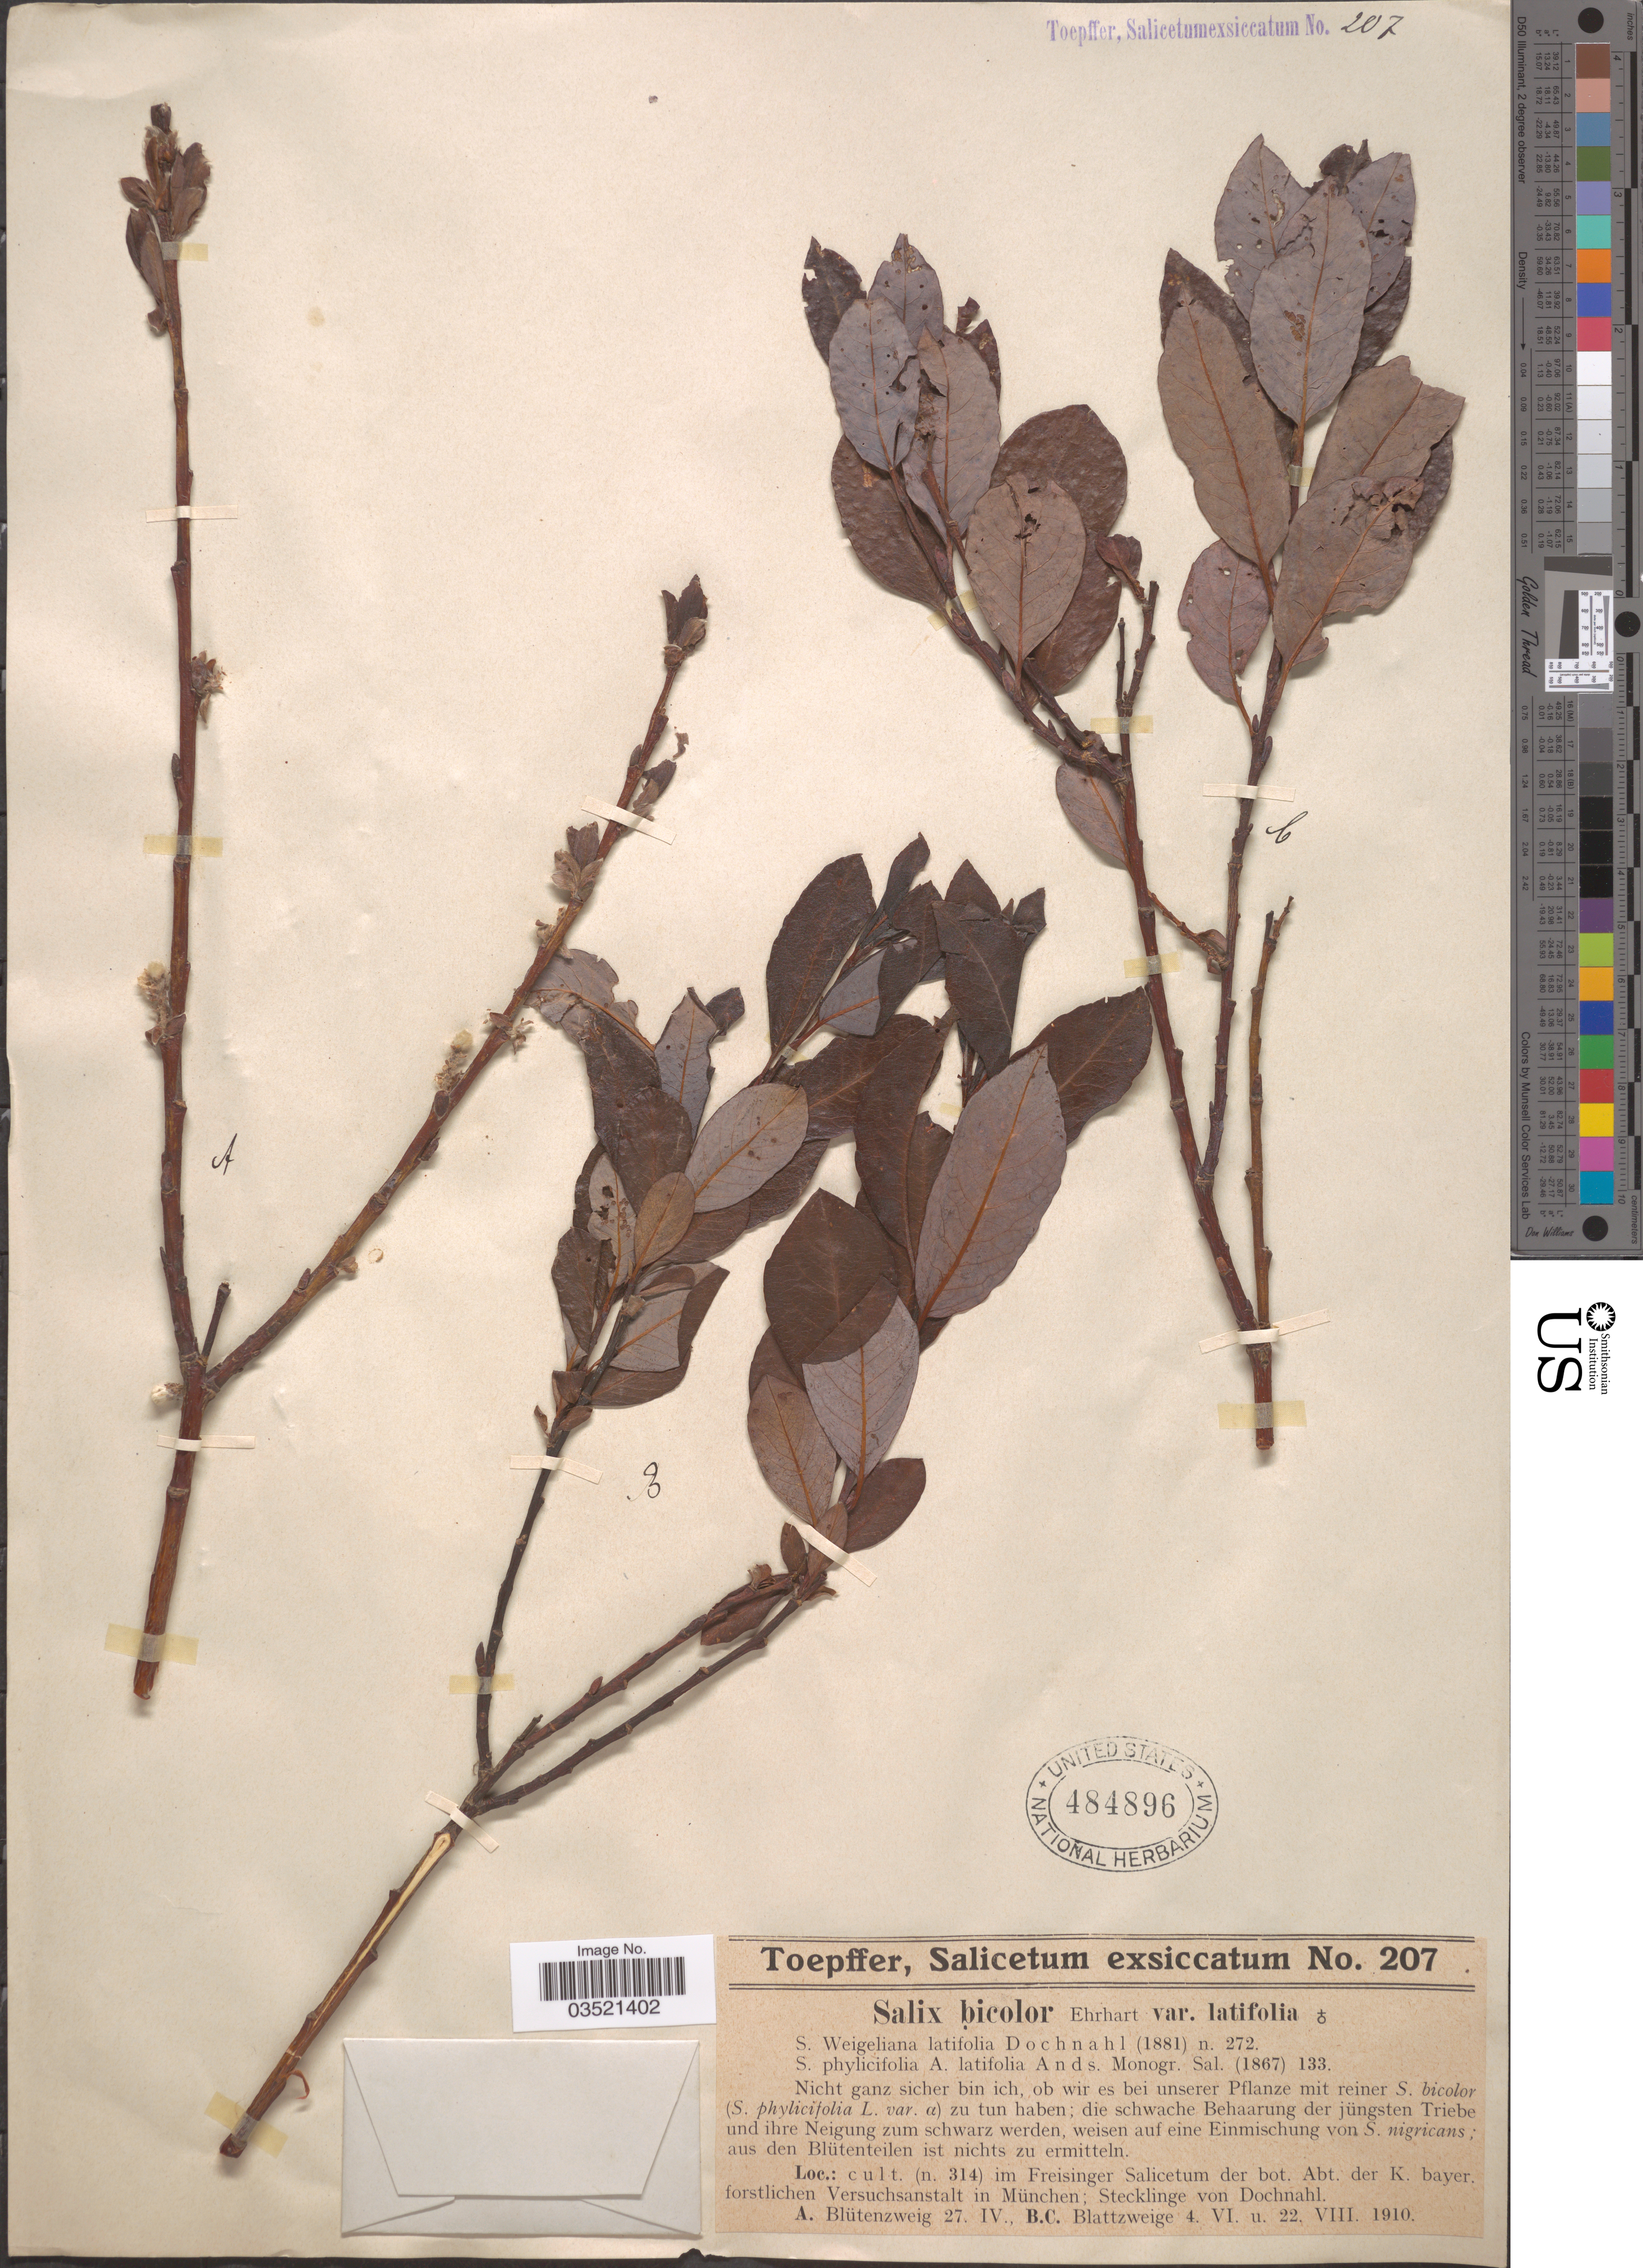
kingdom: Plantae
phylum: Tracheophyta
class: Magnoliopsida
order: Malpighiales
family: Salicaceae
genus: Salix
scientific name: Salix bicolor var. latifolia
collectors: A. Toepffer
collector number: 207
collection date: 1910-04-27/1910-08-22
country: Germany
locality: Cult. (n. 314) im Freisinger Salicetum der bot. Abt. der K. bayer. forstlichen Versuchsanstalt in München; Stecklinge von Dochnahl.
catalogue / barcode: US 484896